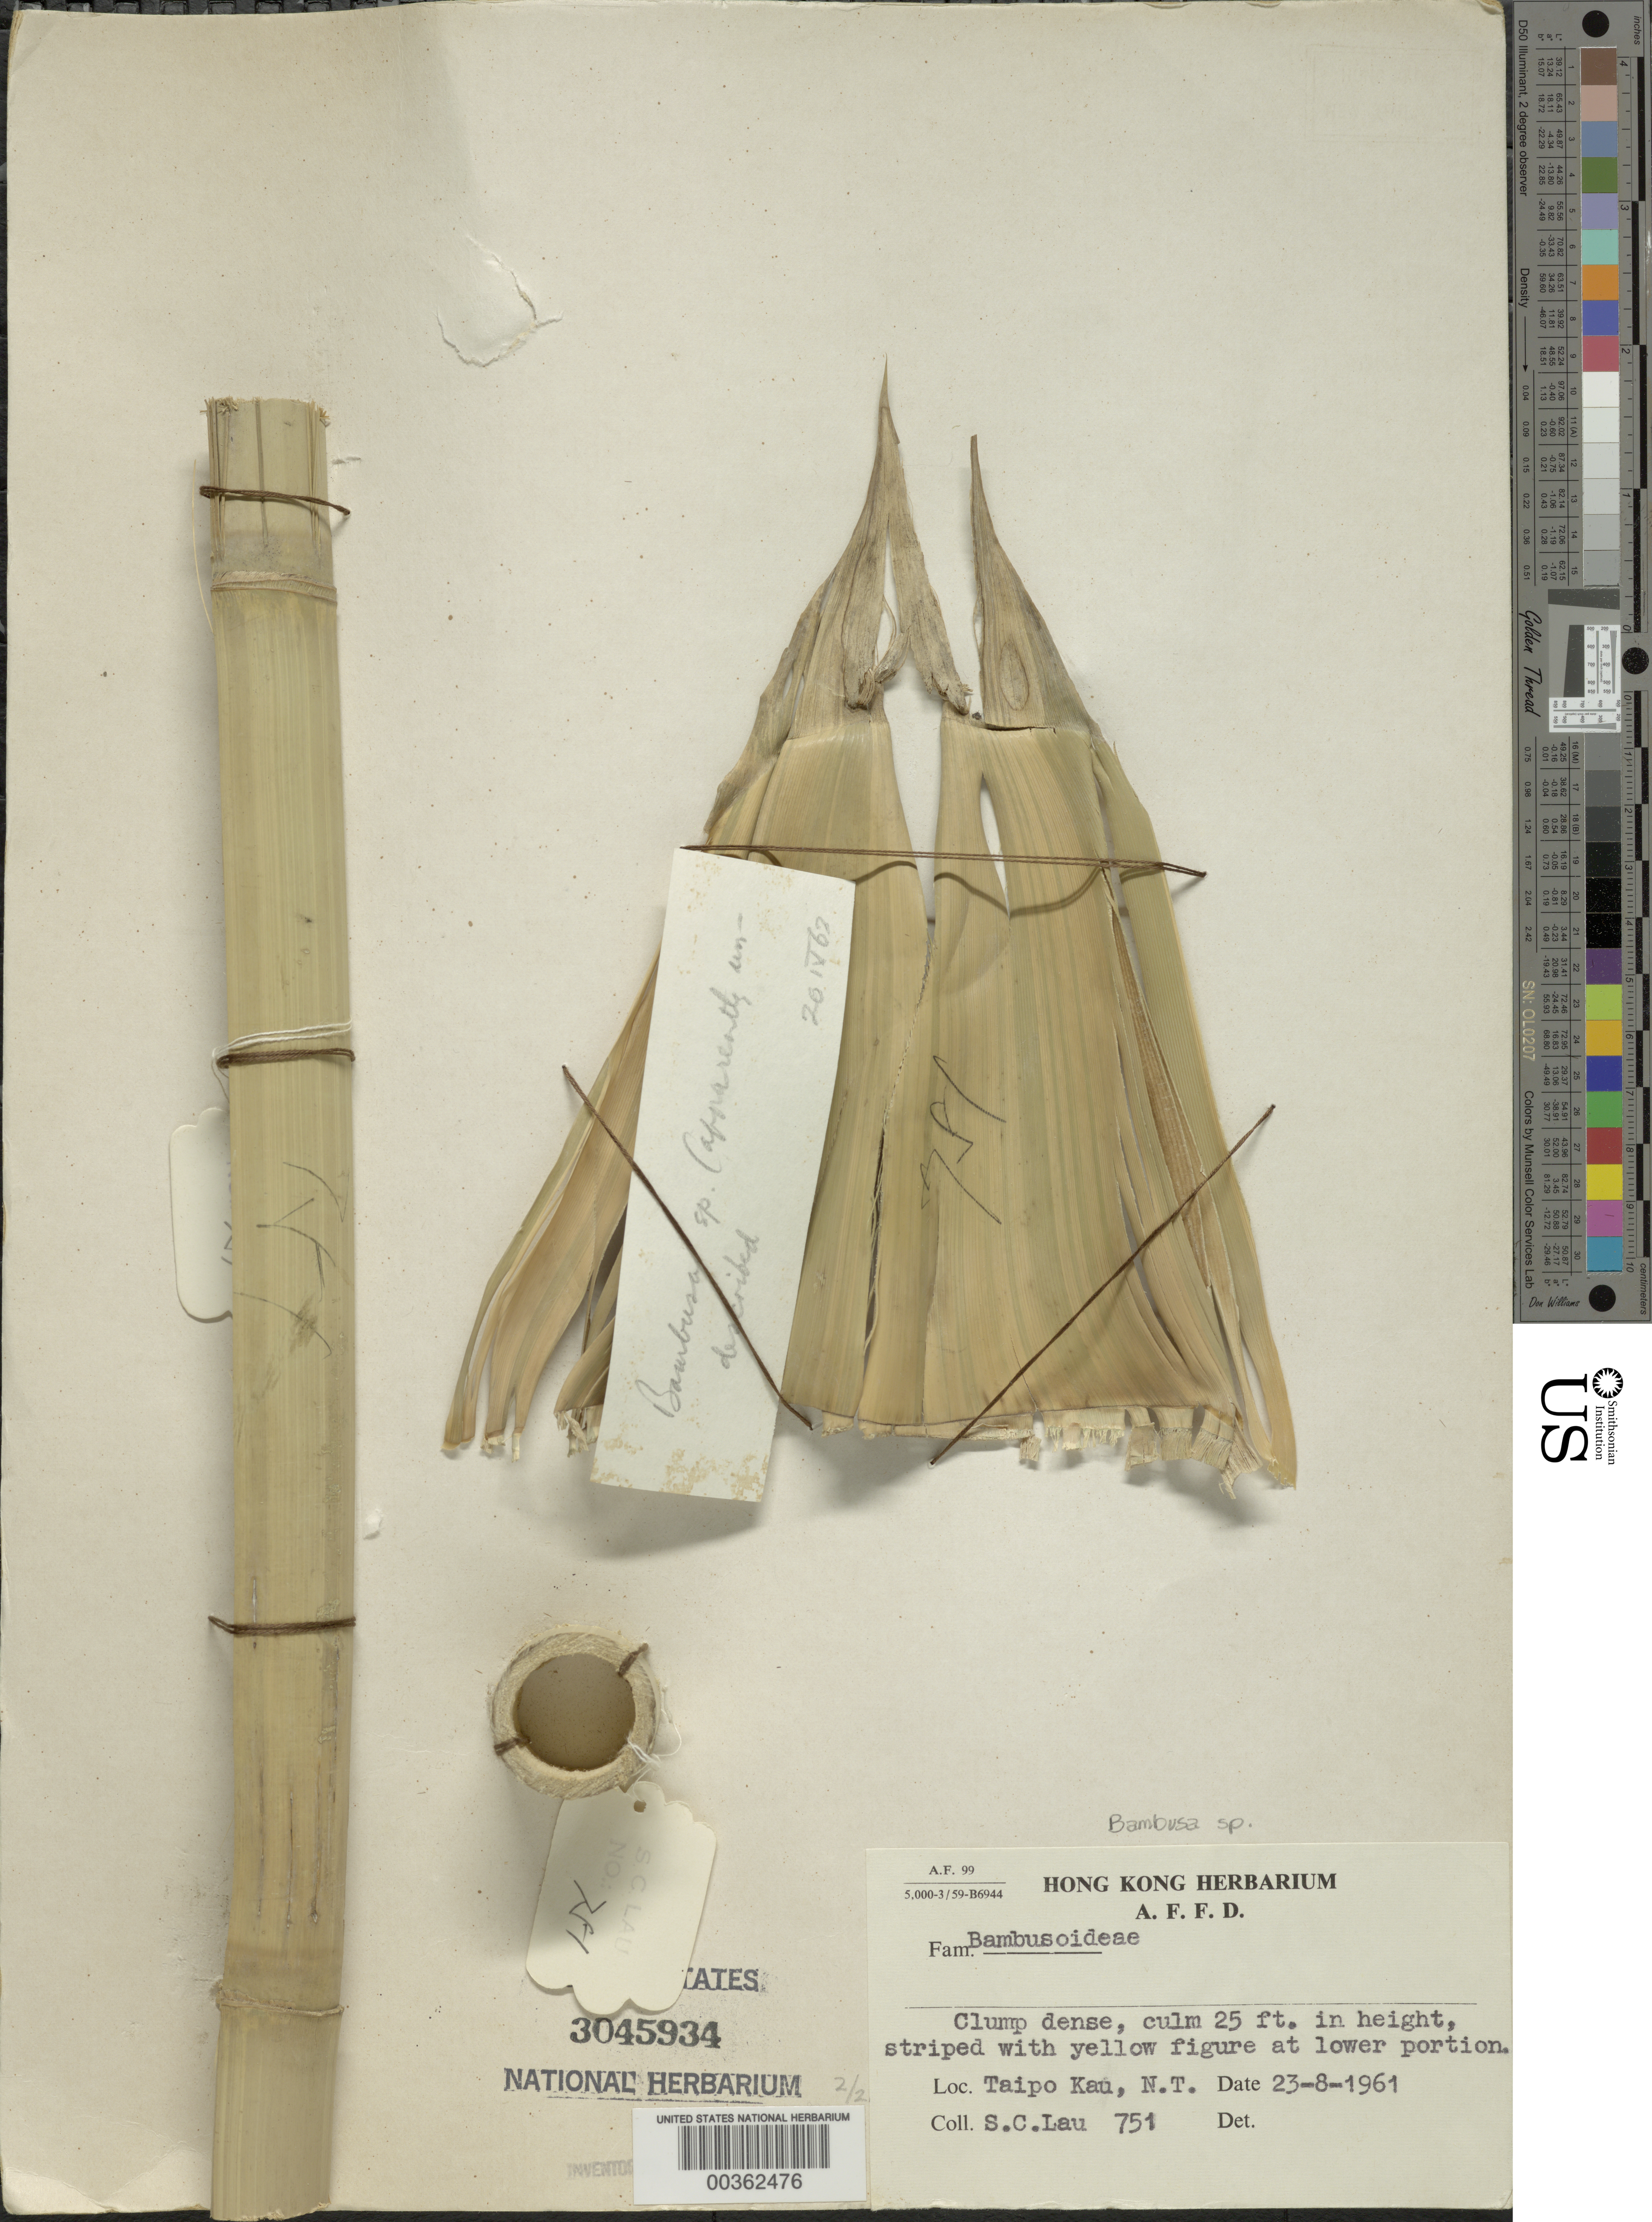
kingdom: Plantae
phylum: Tracheophyta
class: Liliopsida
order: Poales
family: Poaceae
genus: Bambusa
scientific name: Bambusa sp.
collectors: S. C. Lau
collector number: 751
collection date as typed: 23 Aug 1961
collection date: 1961-08-23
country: China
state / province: Hong Kong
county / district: New Territories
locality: Taipo kau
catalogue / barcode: US 3045934